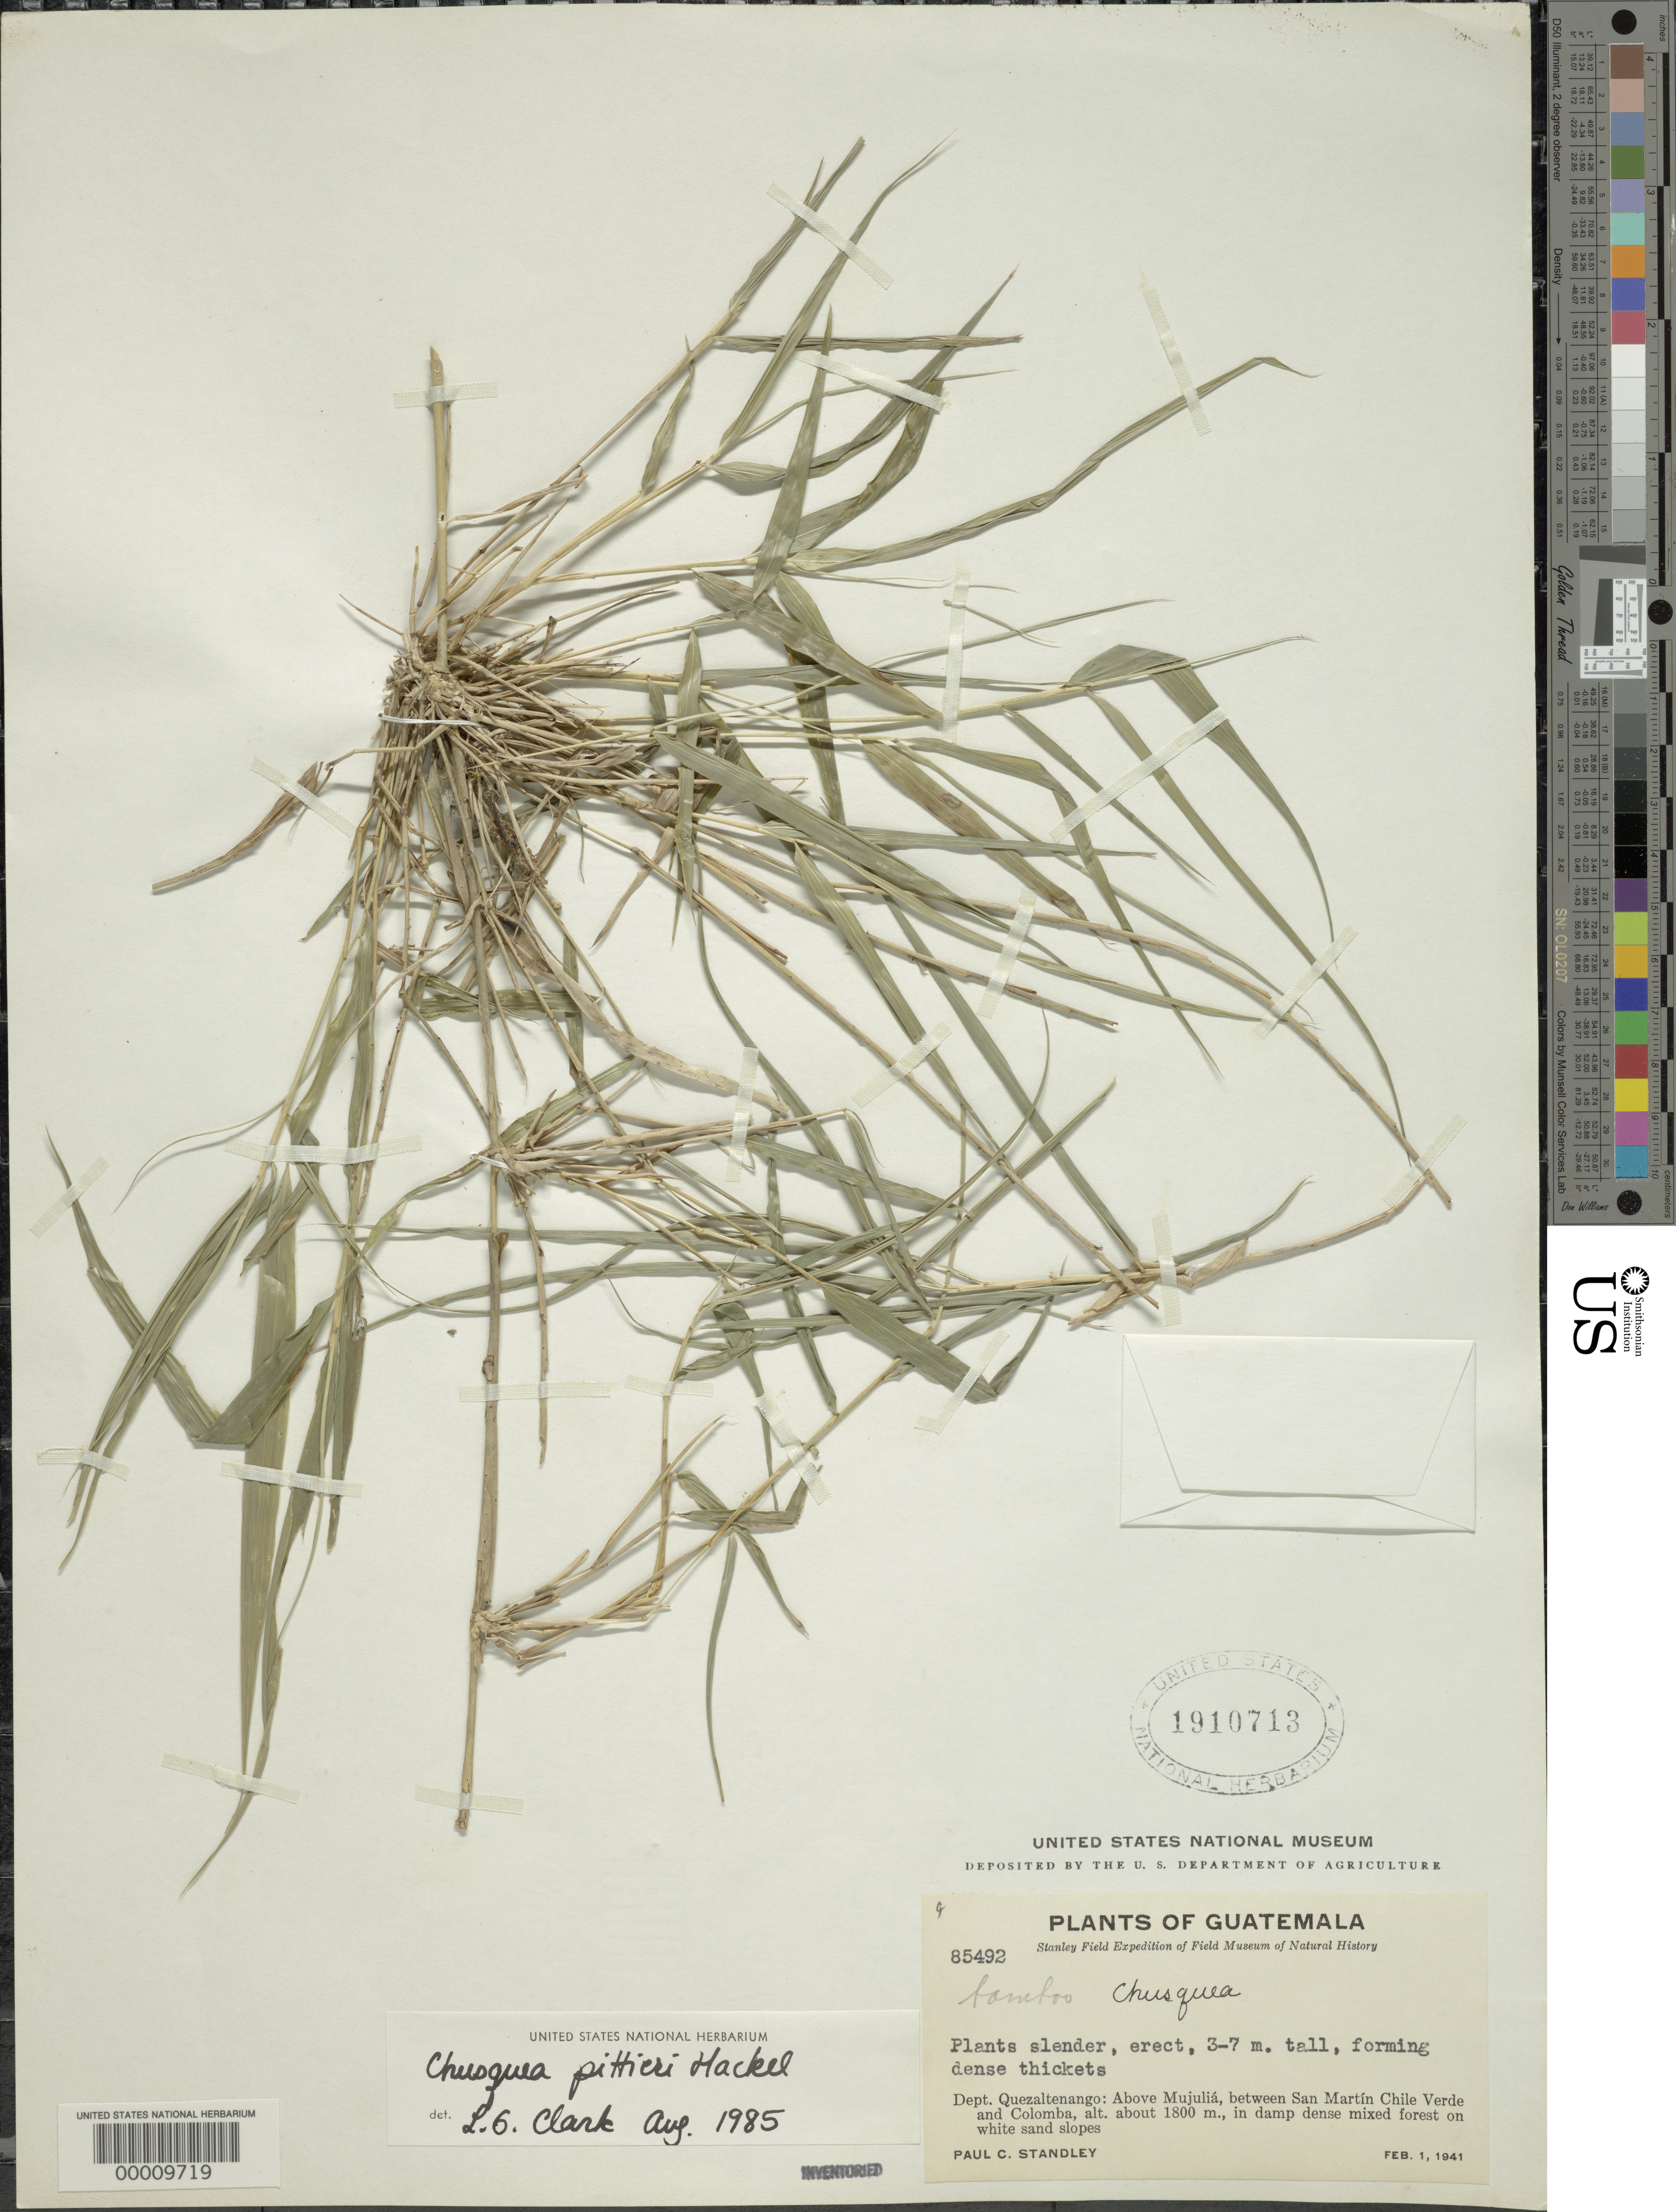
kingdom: Plantae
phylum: Tracheophyta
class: Liliopsida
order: Poales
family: Poaceae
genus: Chusquea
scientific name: Chusquea pittieri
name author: Hack.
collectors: P. C. Standley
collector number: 85492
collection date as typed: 01 Feb 1941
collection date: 1941-02-01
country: Guatemala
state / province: Quetzaltenango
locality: Mujulia, San Martin chile verde, Colomba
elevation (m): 1800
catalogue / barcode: US 1910713